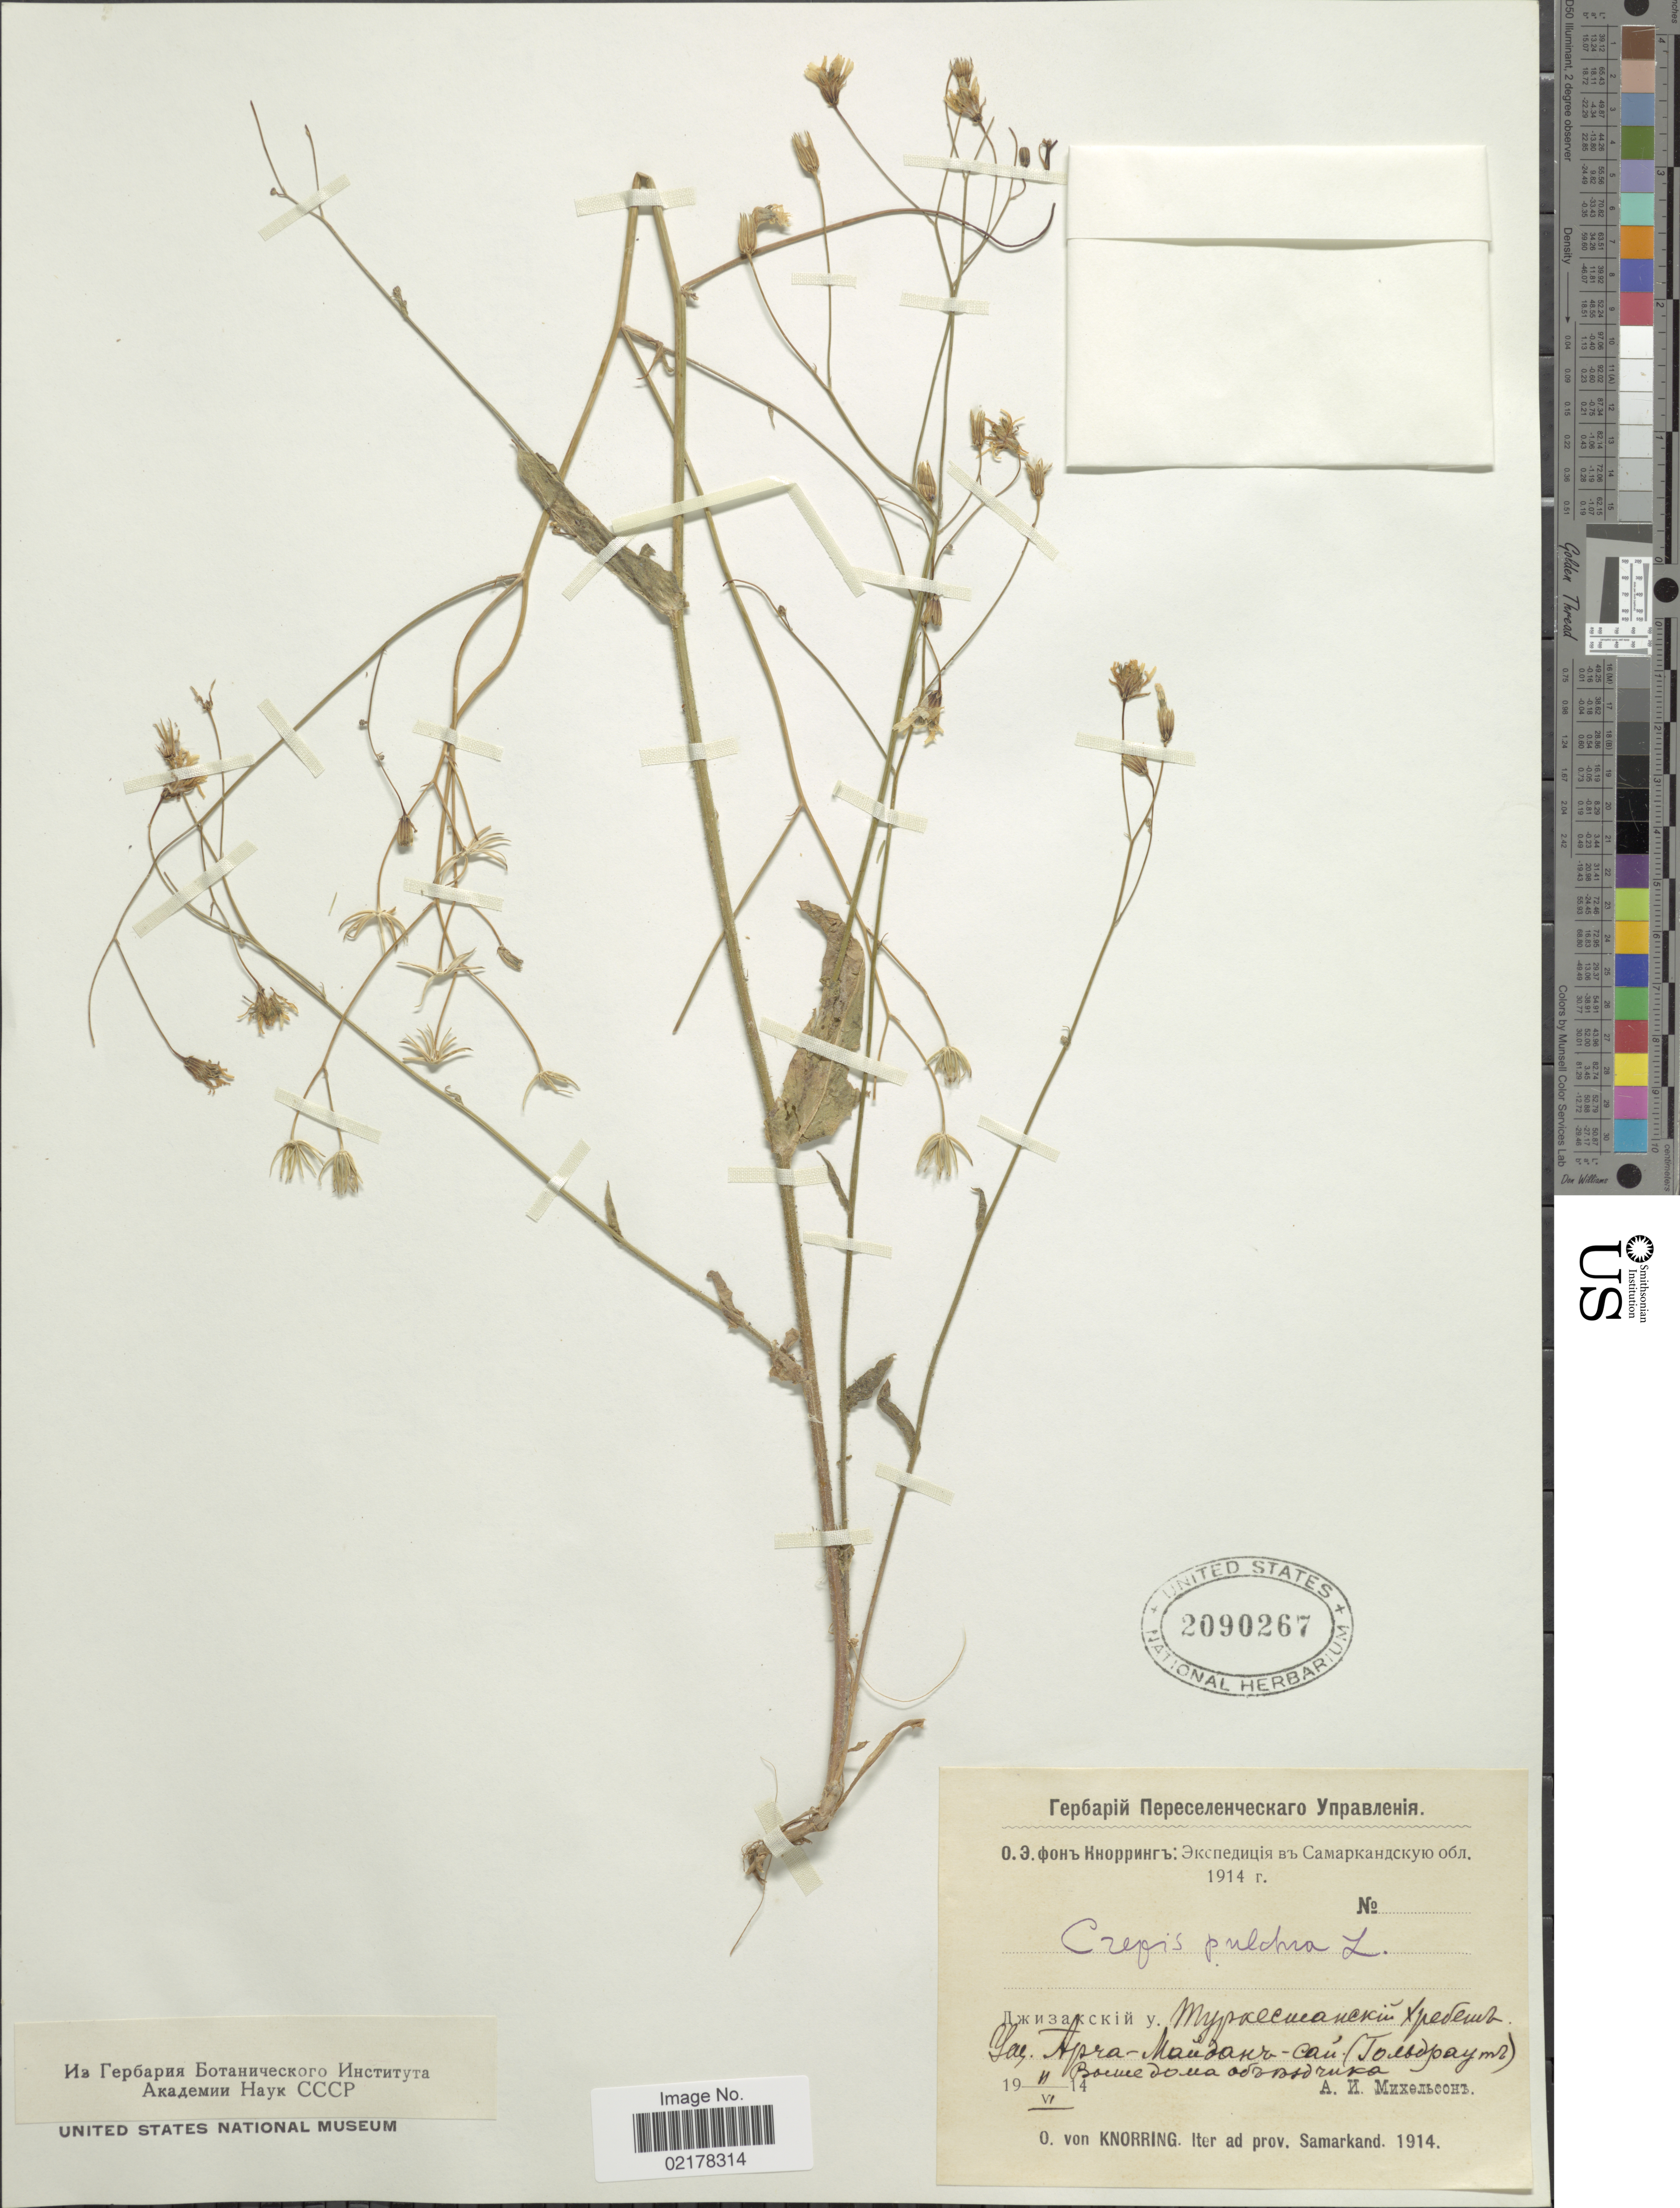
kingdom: Plantae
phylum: Tracheophyta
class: Magnoliopsida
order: Asterales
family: Asteraceae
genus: Crepis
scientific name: Crepis pulchra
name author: L.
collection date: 1914-06-11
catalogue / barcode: US 2090267